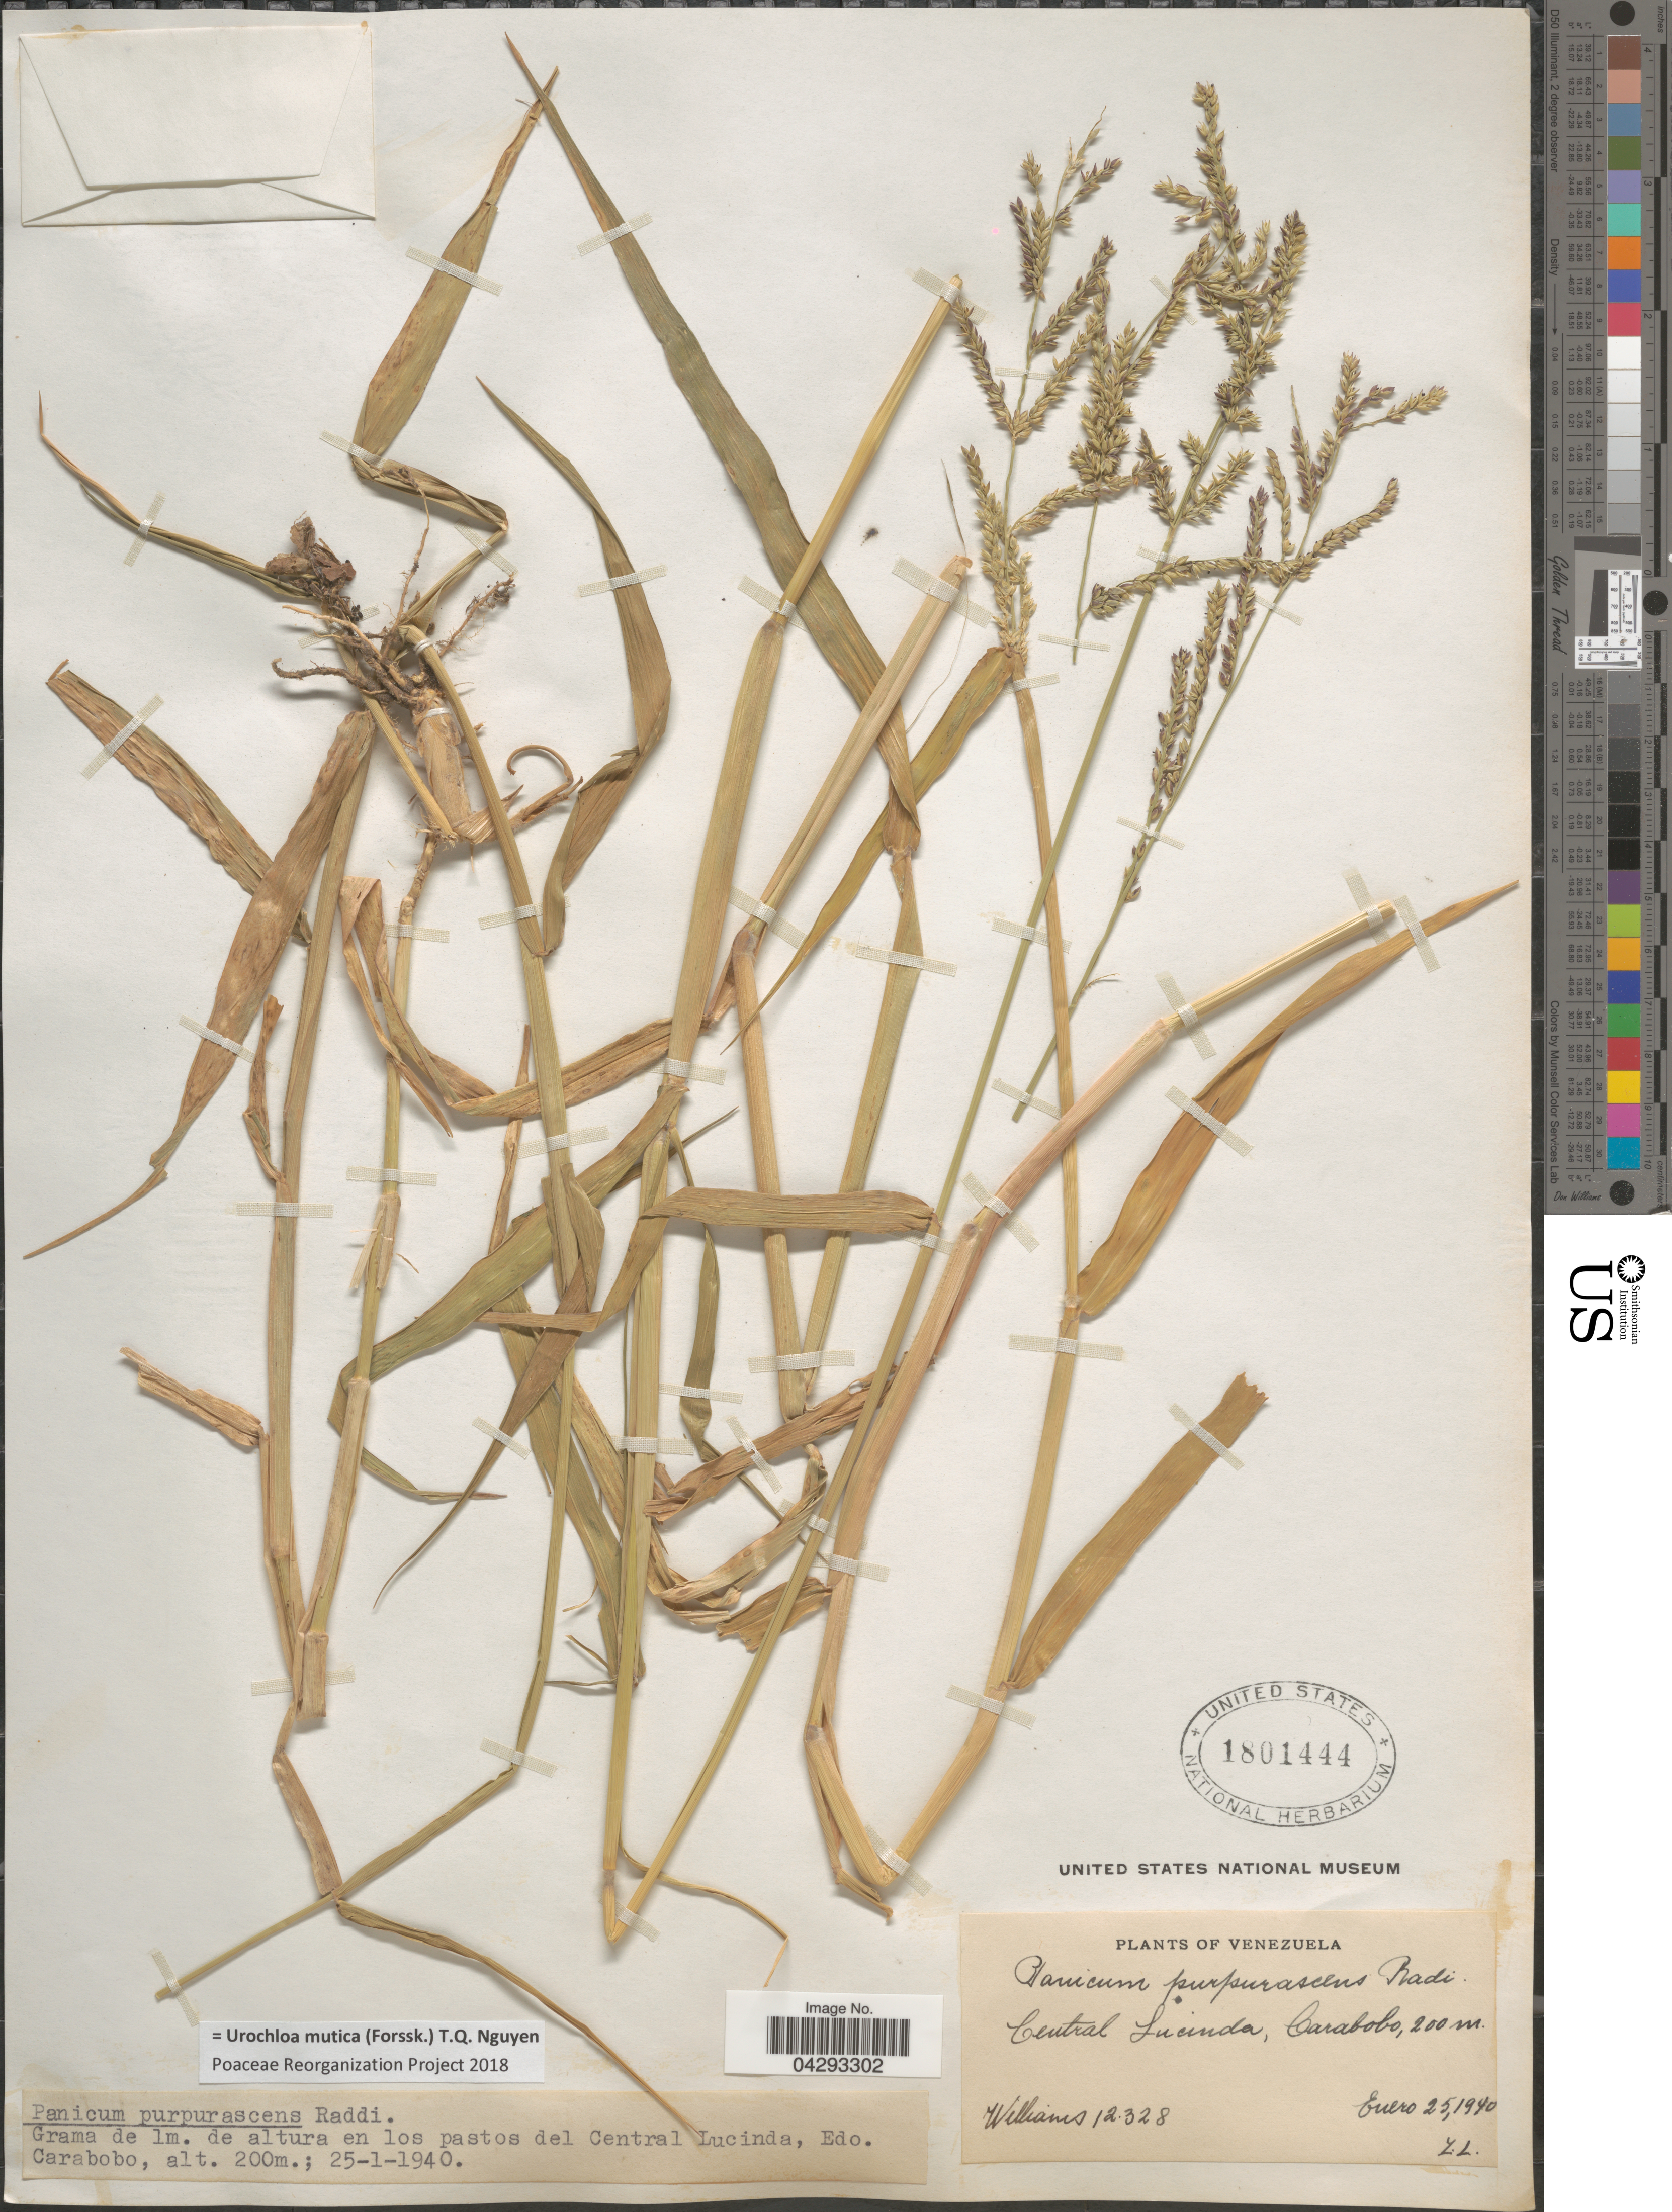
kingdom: Plantae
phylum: Tracheophyta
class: Liliopsida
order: Poales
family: Poaceae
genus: Urochloa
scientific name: Urochloa mutica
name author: (Forssk.) T.Q. Nguyen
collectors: -- Williams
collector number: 12328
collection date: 1940-01-25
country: Venezuela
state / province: Carabobo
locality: Central Lucinda. Grama de lm. de altura en los pastos del Central Lucinda.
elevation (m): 200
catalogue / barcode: US 1801444